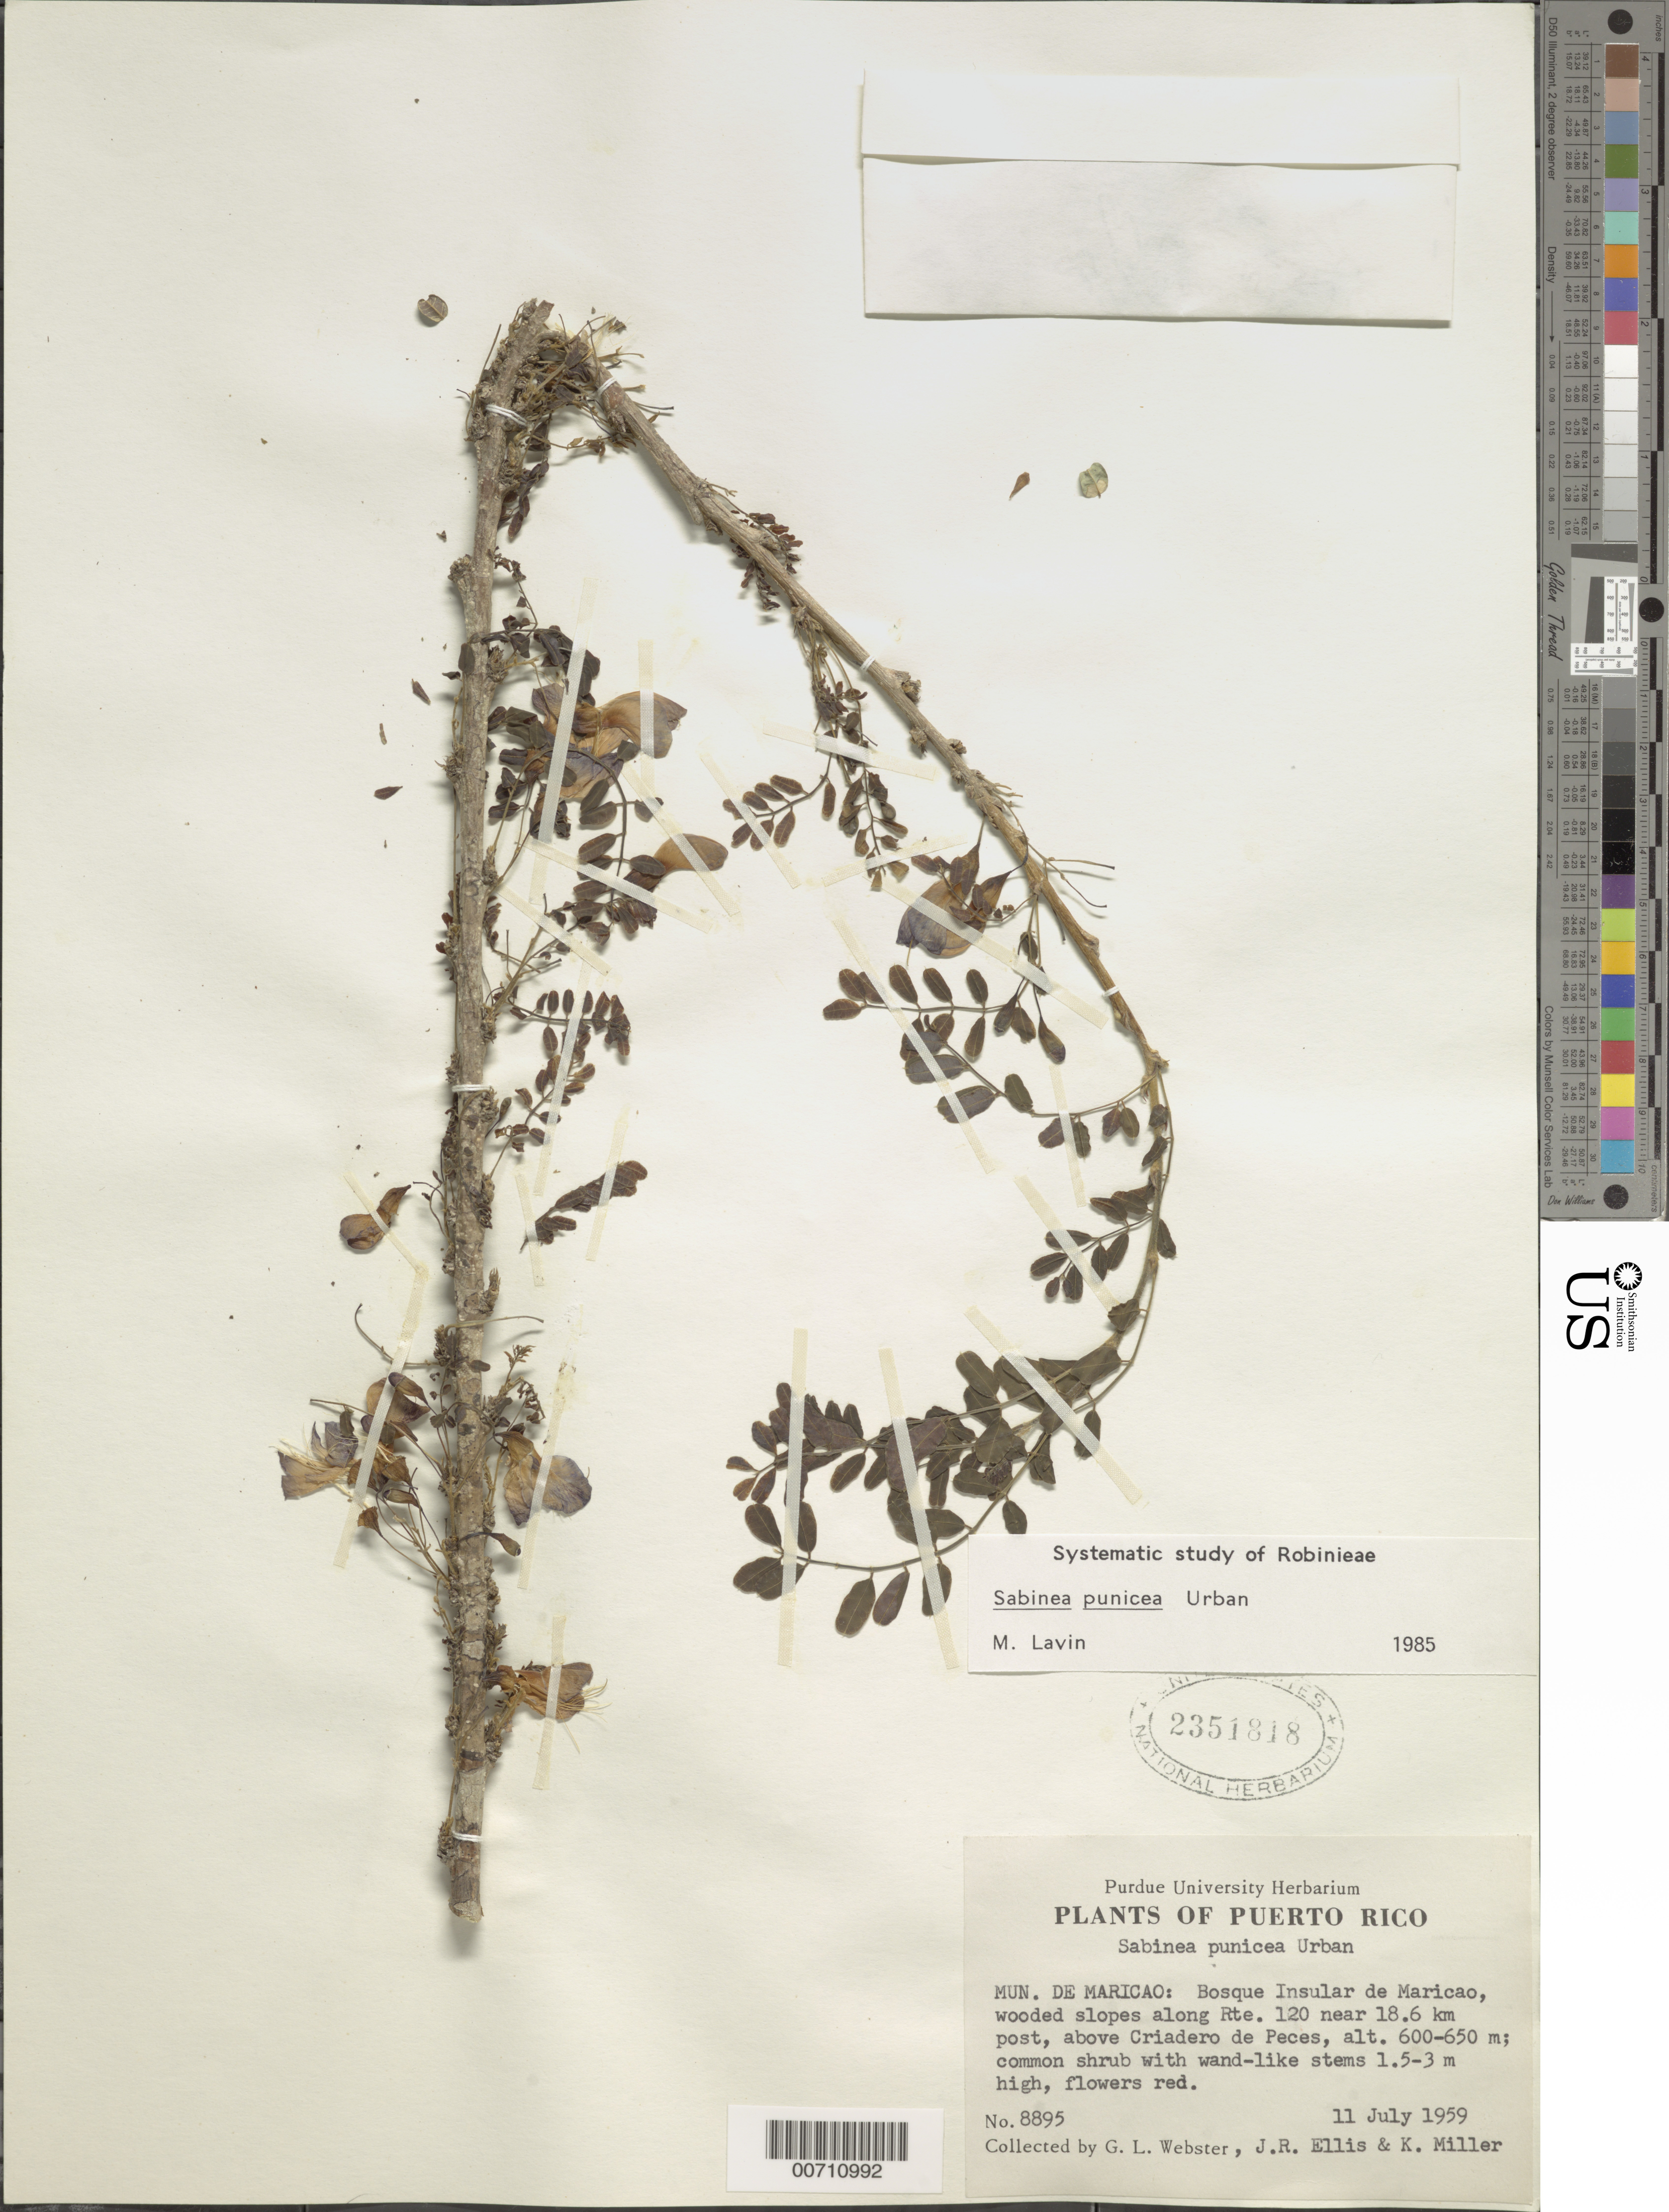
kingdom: Plantae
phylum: Tracheophyta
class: Magnoliopsida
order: Fabales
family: Fabaceae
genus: Poitea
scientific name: Poitea punicea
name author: (Urb.) Lavin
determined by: Strong, Mark T., (BOT), Smithsonian Institution - National Museum of Natural History (UNITED STATES)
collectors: G. L. Webster, J. R. Ellis & K. I. Miller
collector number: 8895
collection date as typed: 11 Jul 1959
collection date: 1959-07-11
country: Puerto Rico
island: Greater Antilles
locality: Mun. de Maricao: Bosque Insular de Maricao, alogn Rt 120 near 18.6 km post, above Criadero de Peces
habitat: Wooded slopes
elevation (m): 600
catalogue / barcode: US 2351818